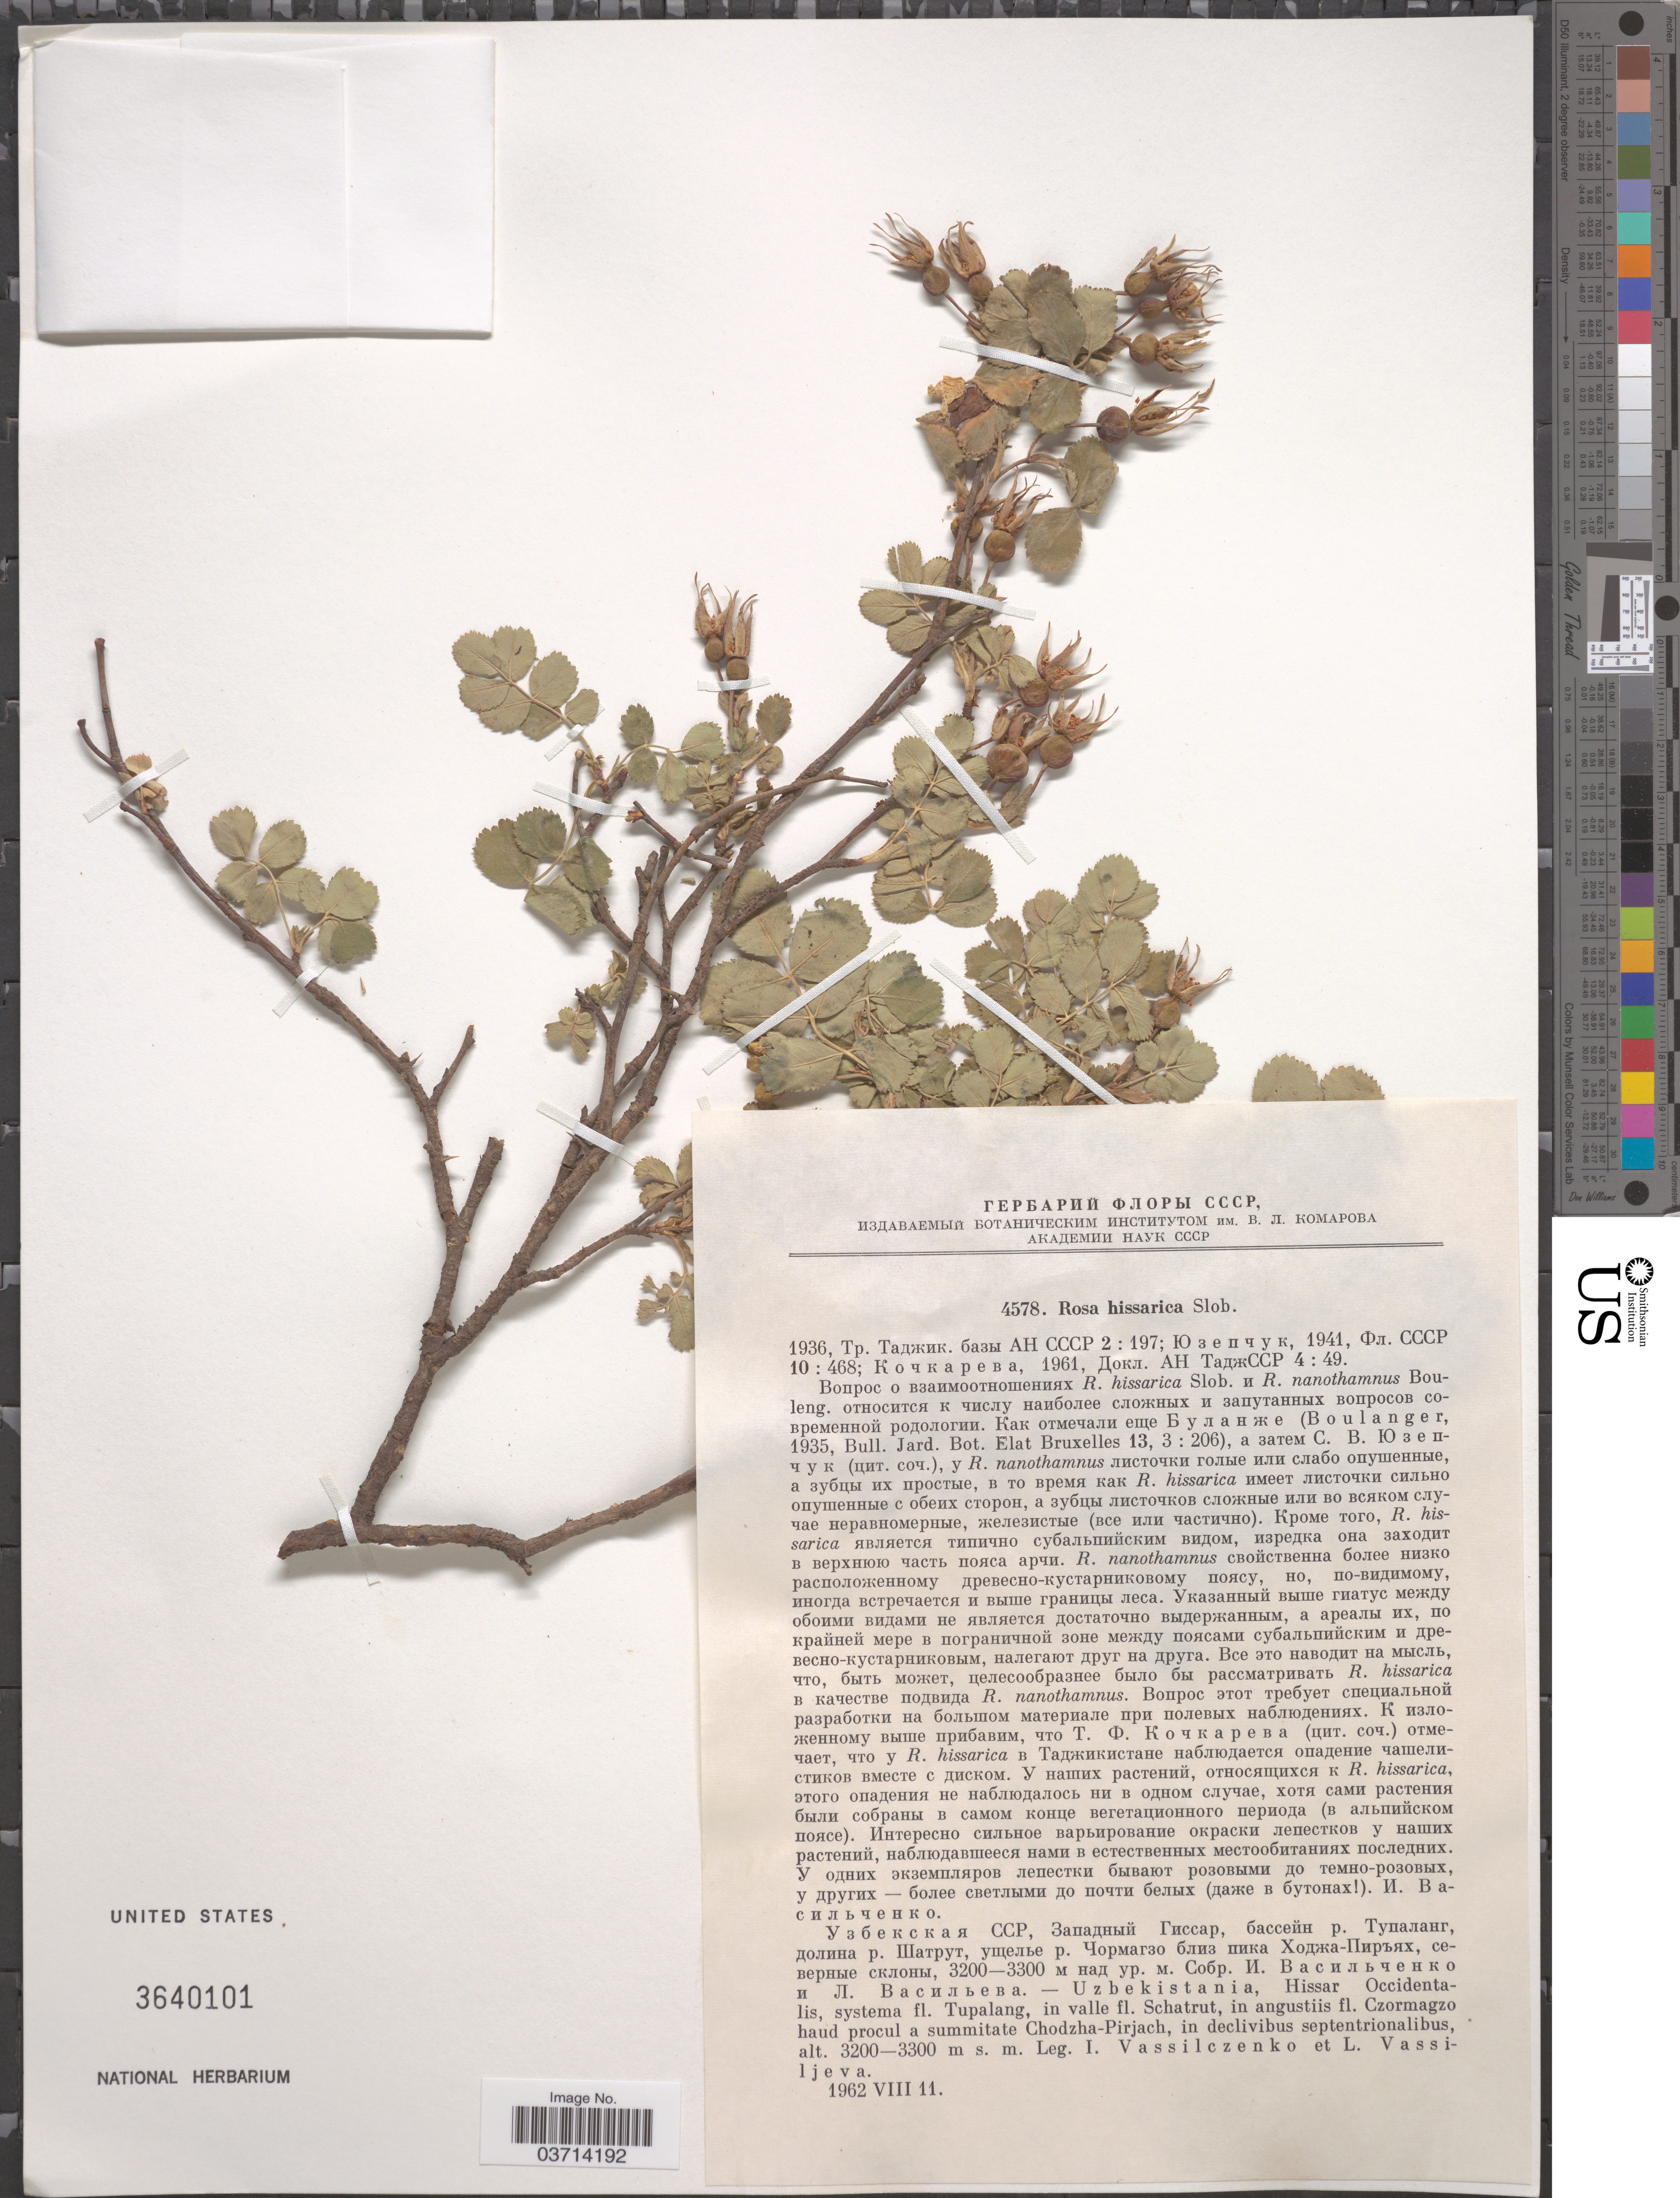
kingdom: Plantae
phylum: Tracheophyta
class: Magnoliopsida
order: Rosales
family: Rosaceae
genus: Rosa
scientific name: Rosa hissarica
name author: Slobodov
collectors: I. T. Vassilczenko & L. Vassiljeva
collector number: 4578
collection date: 1962-08-11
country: Uzbekistan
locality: Hissar Occidentalis, systema fl. Tupalang, in valle fl. Schatrut, in angustiis fl. Czormagzo haud procul a summitate Chodzha-Pirjach.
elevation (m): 3200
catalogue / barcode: US 3640101